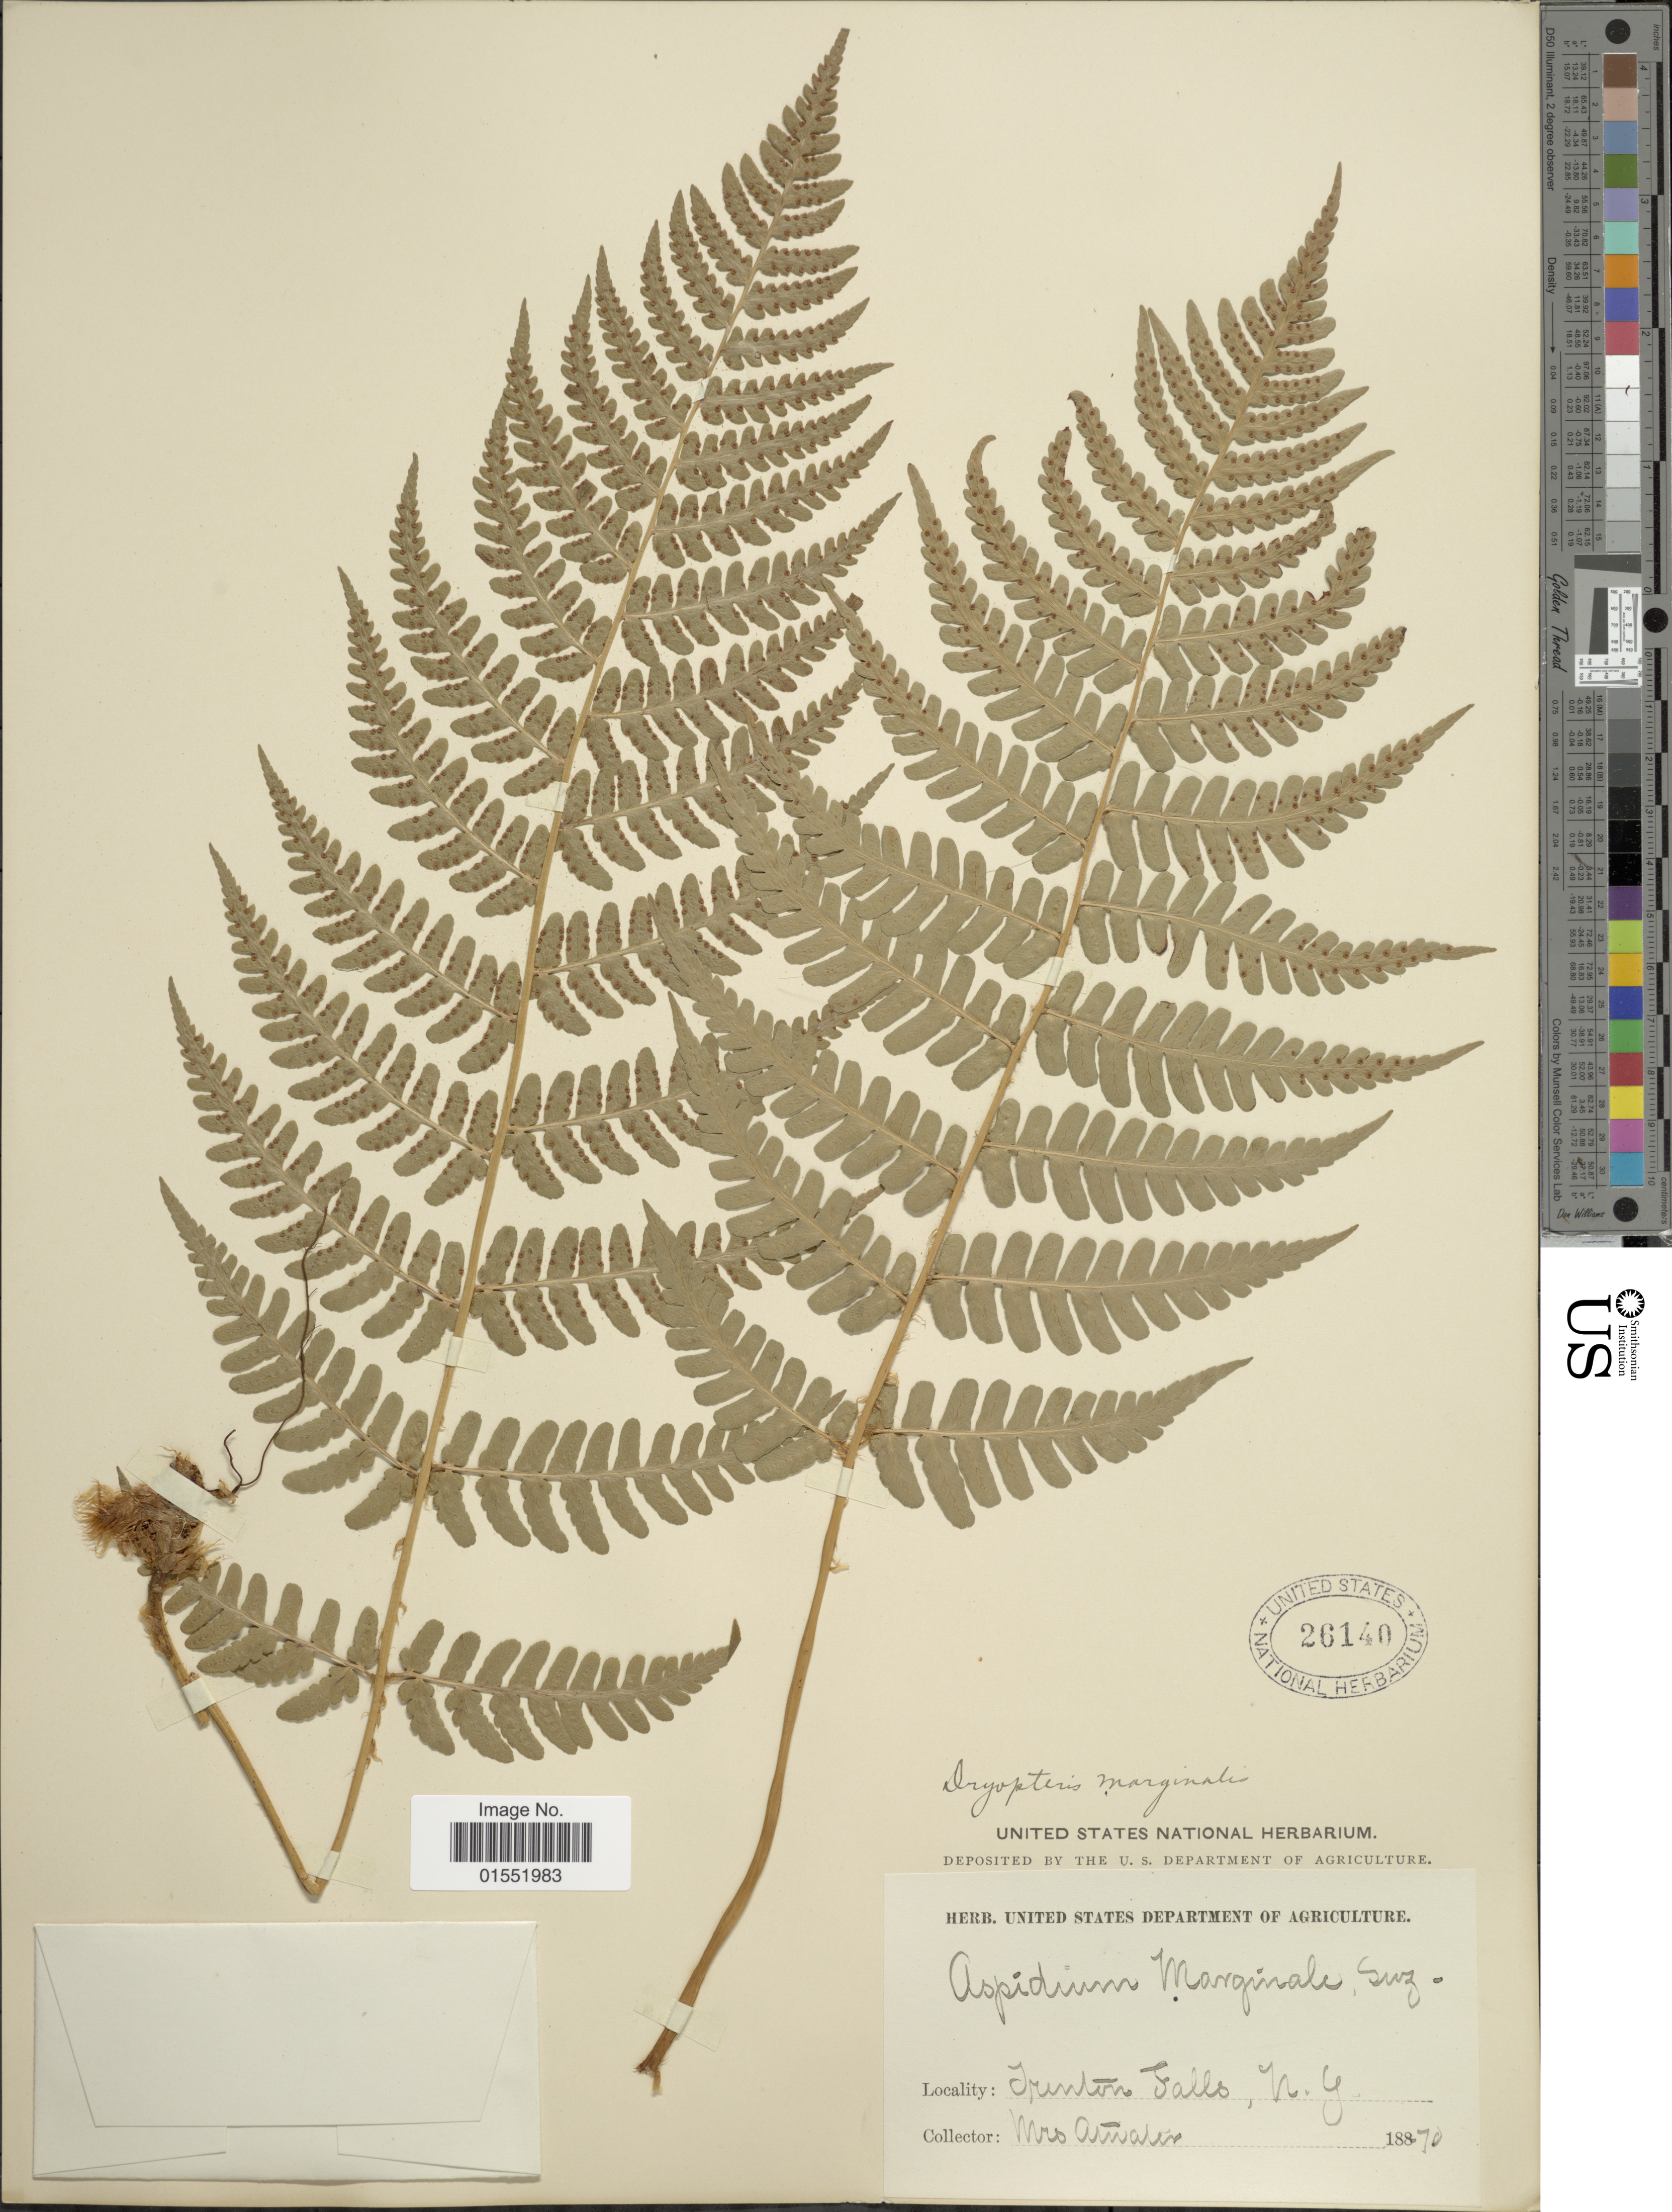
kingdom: Plantae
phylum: Tracheophyta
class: Polypodiopsida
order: Polypodiales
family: Dryopteridaceae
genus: Dryopteris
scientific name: Dryopteris marginalis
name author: (L.) A. Gray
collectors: Atwater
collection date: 1870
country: United States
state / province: New York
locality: Trenton Falls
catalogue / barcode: US 26140